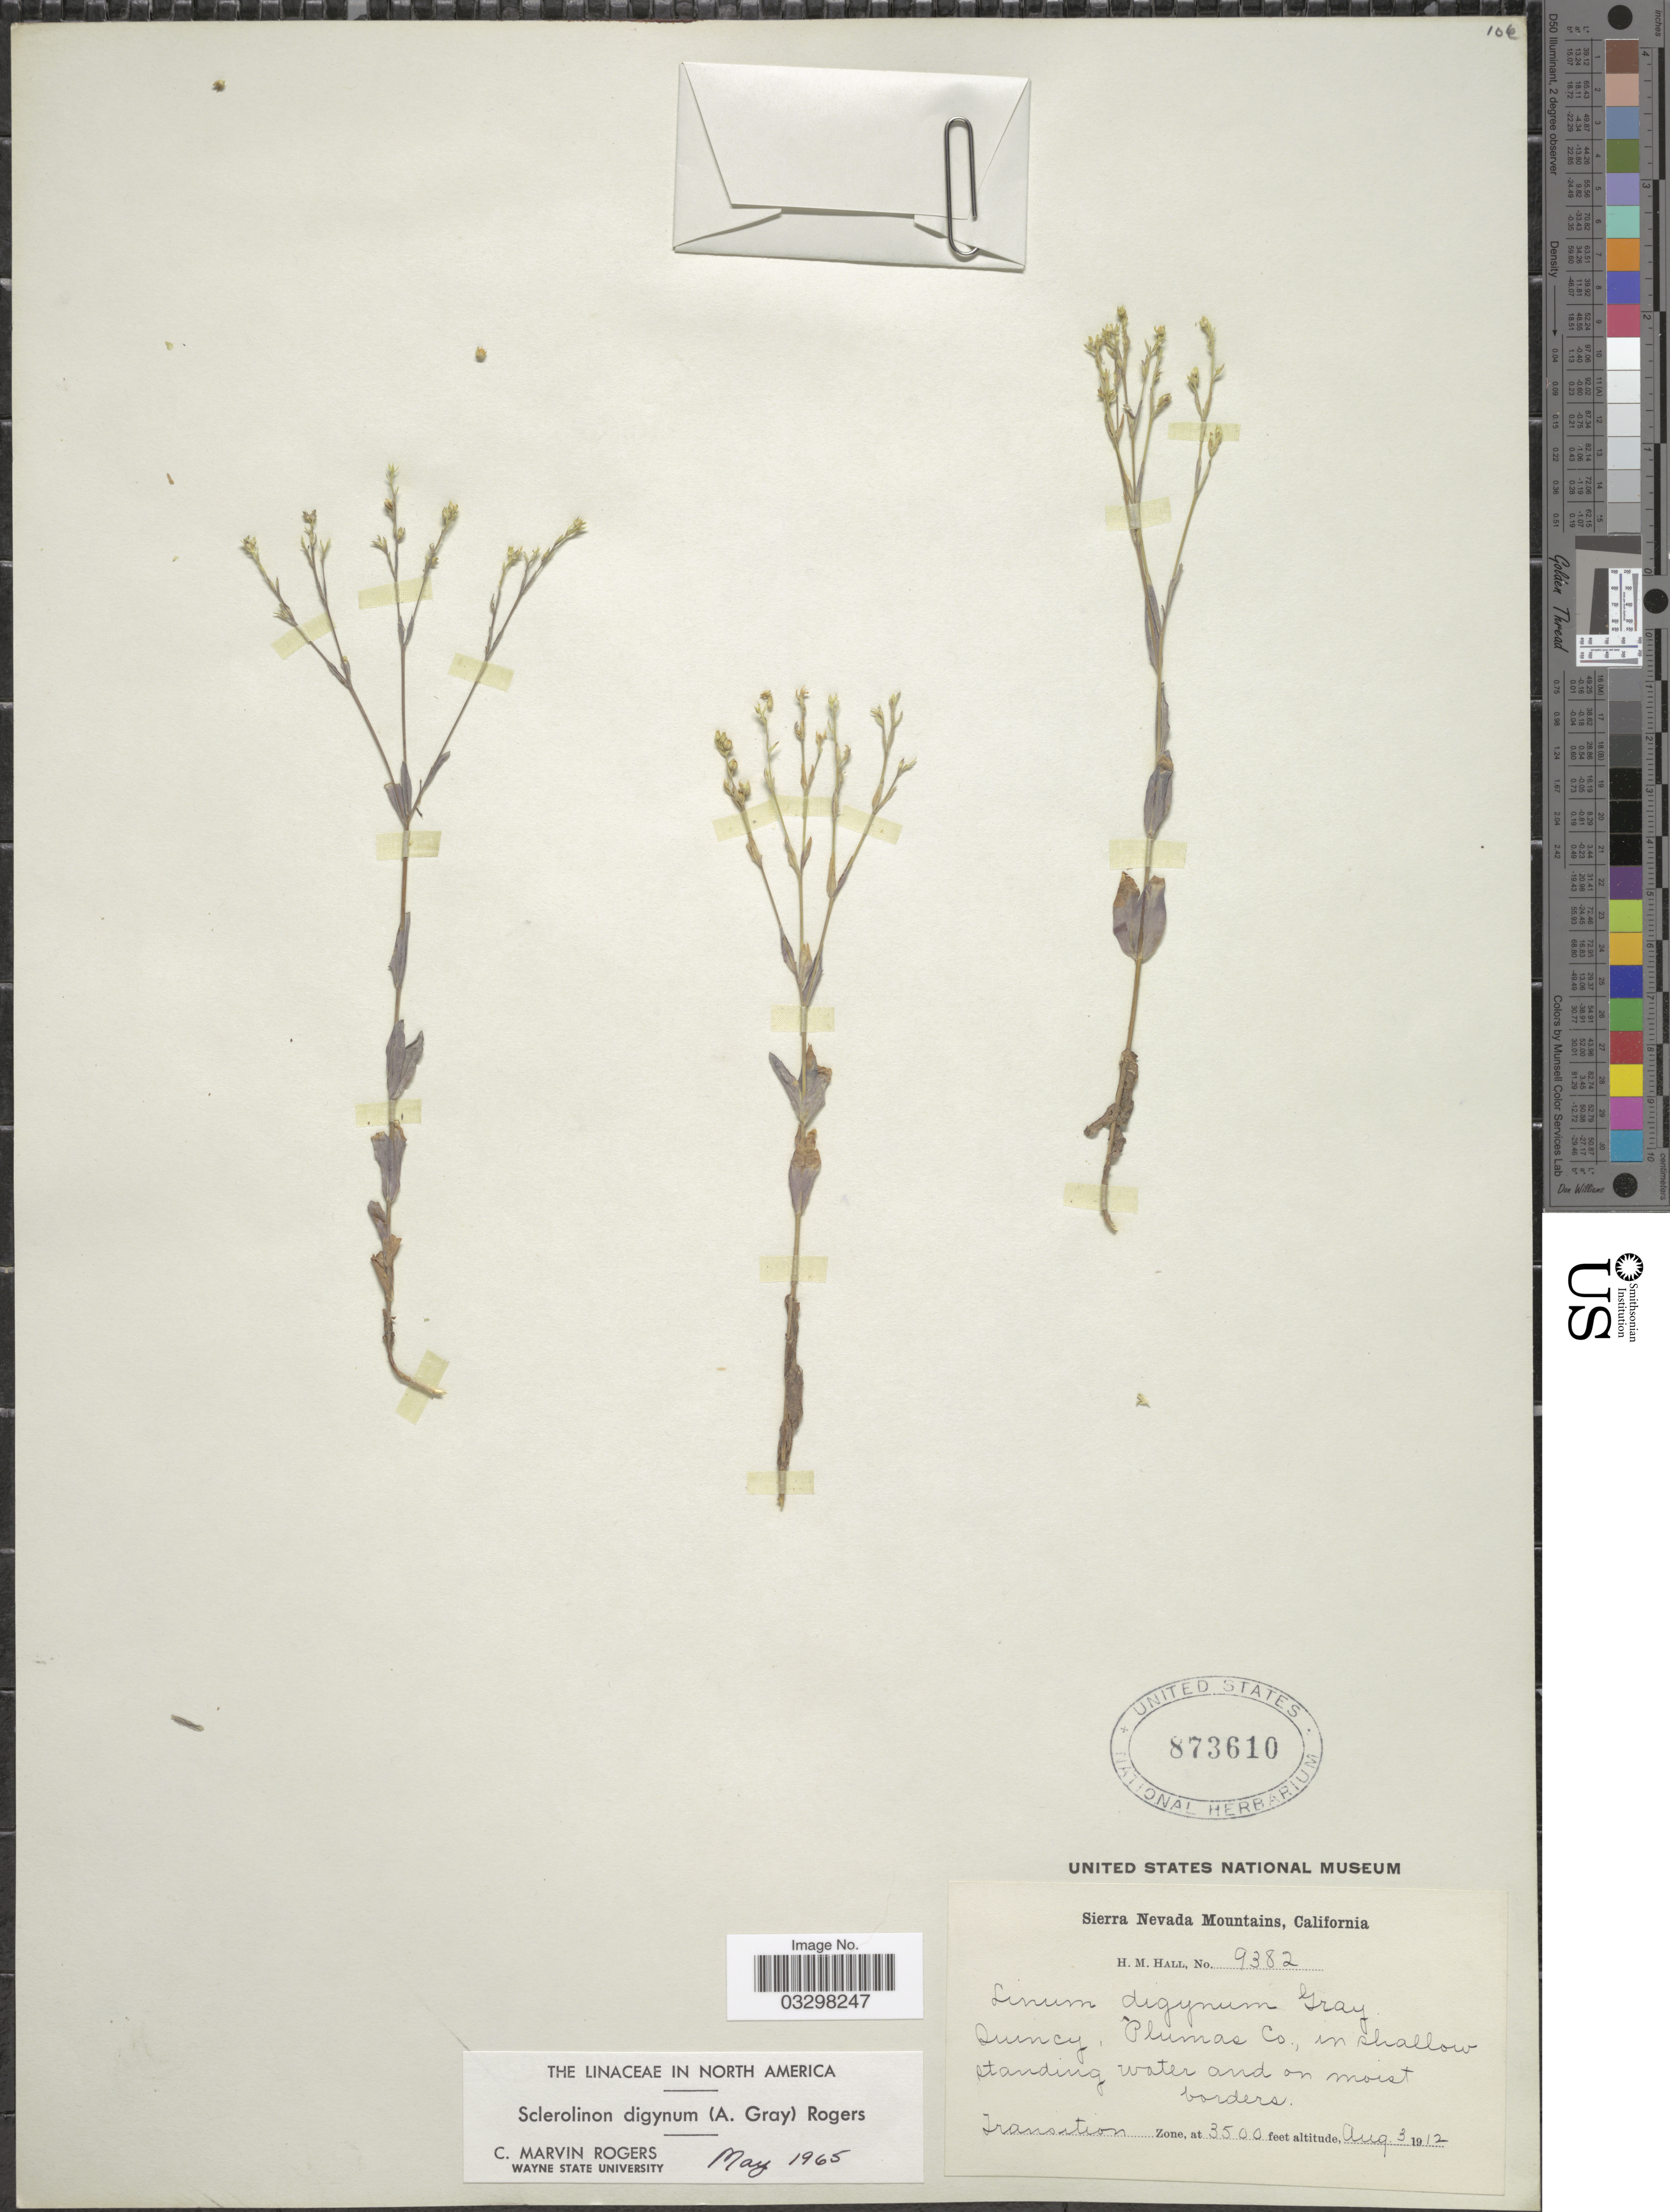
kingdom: Plantae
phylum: Tracheophyta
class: Magnoliopsida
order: Malpighiales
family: Linaceae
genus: Linum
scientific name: Linum digynum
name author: A. Gray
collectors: H. M. Hall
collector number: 9382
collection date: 1912-08-03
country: United States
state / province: California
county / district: Plumas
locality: Sierra Nevada Mountains. Quincy, Plumas Co., in shallow standing water and moist borders. Transiton Zone.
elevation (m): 1067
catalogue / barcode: US 873610